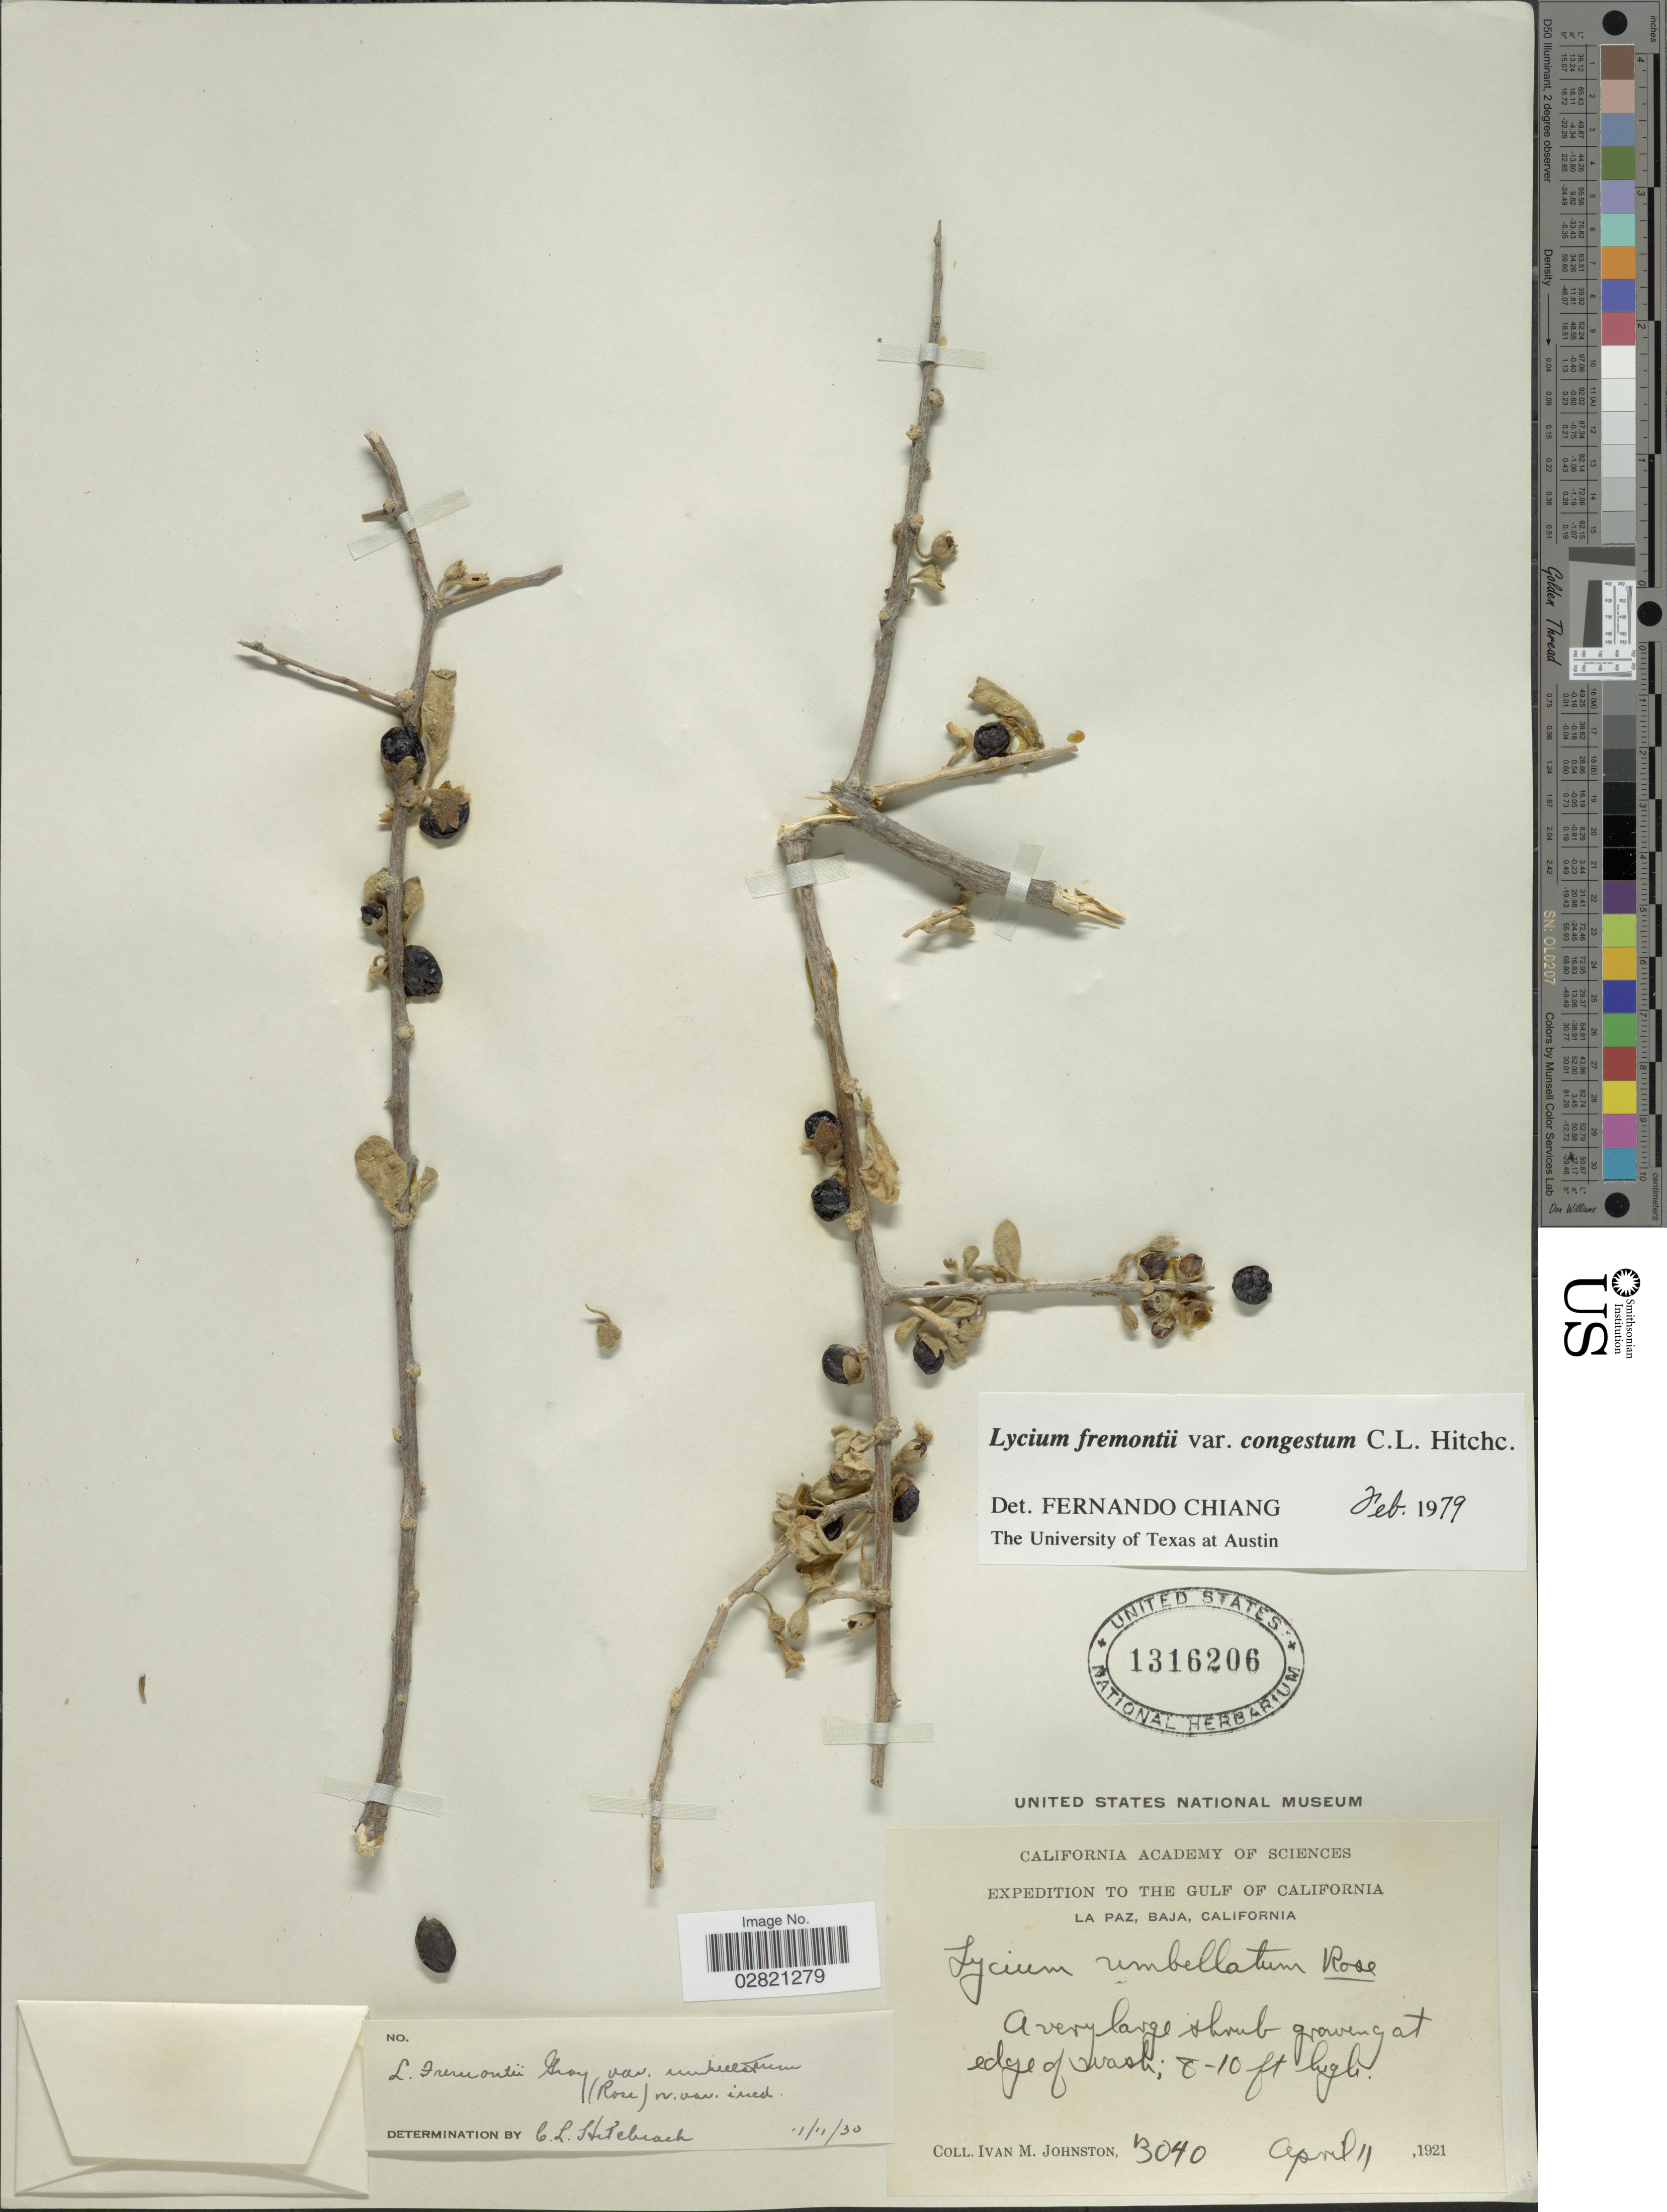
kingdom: Plantae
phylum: Tracheophyta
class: Magnoliopsida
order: Solanales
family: Solanaceae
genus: Lycium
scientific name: Lycium fremontii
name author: A. Gray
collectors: I.M. Johnston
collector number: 3040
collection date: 1921-04-11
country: Mexico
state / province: Baja California Sur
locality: The Gulf of California, La Paz, Baja, California.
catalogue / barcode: US 1316206